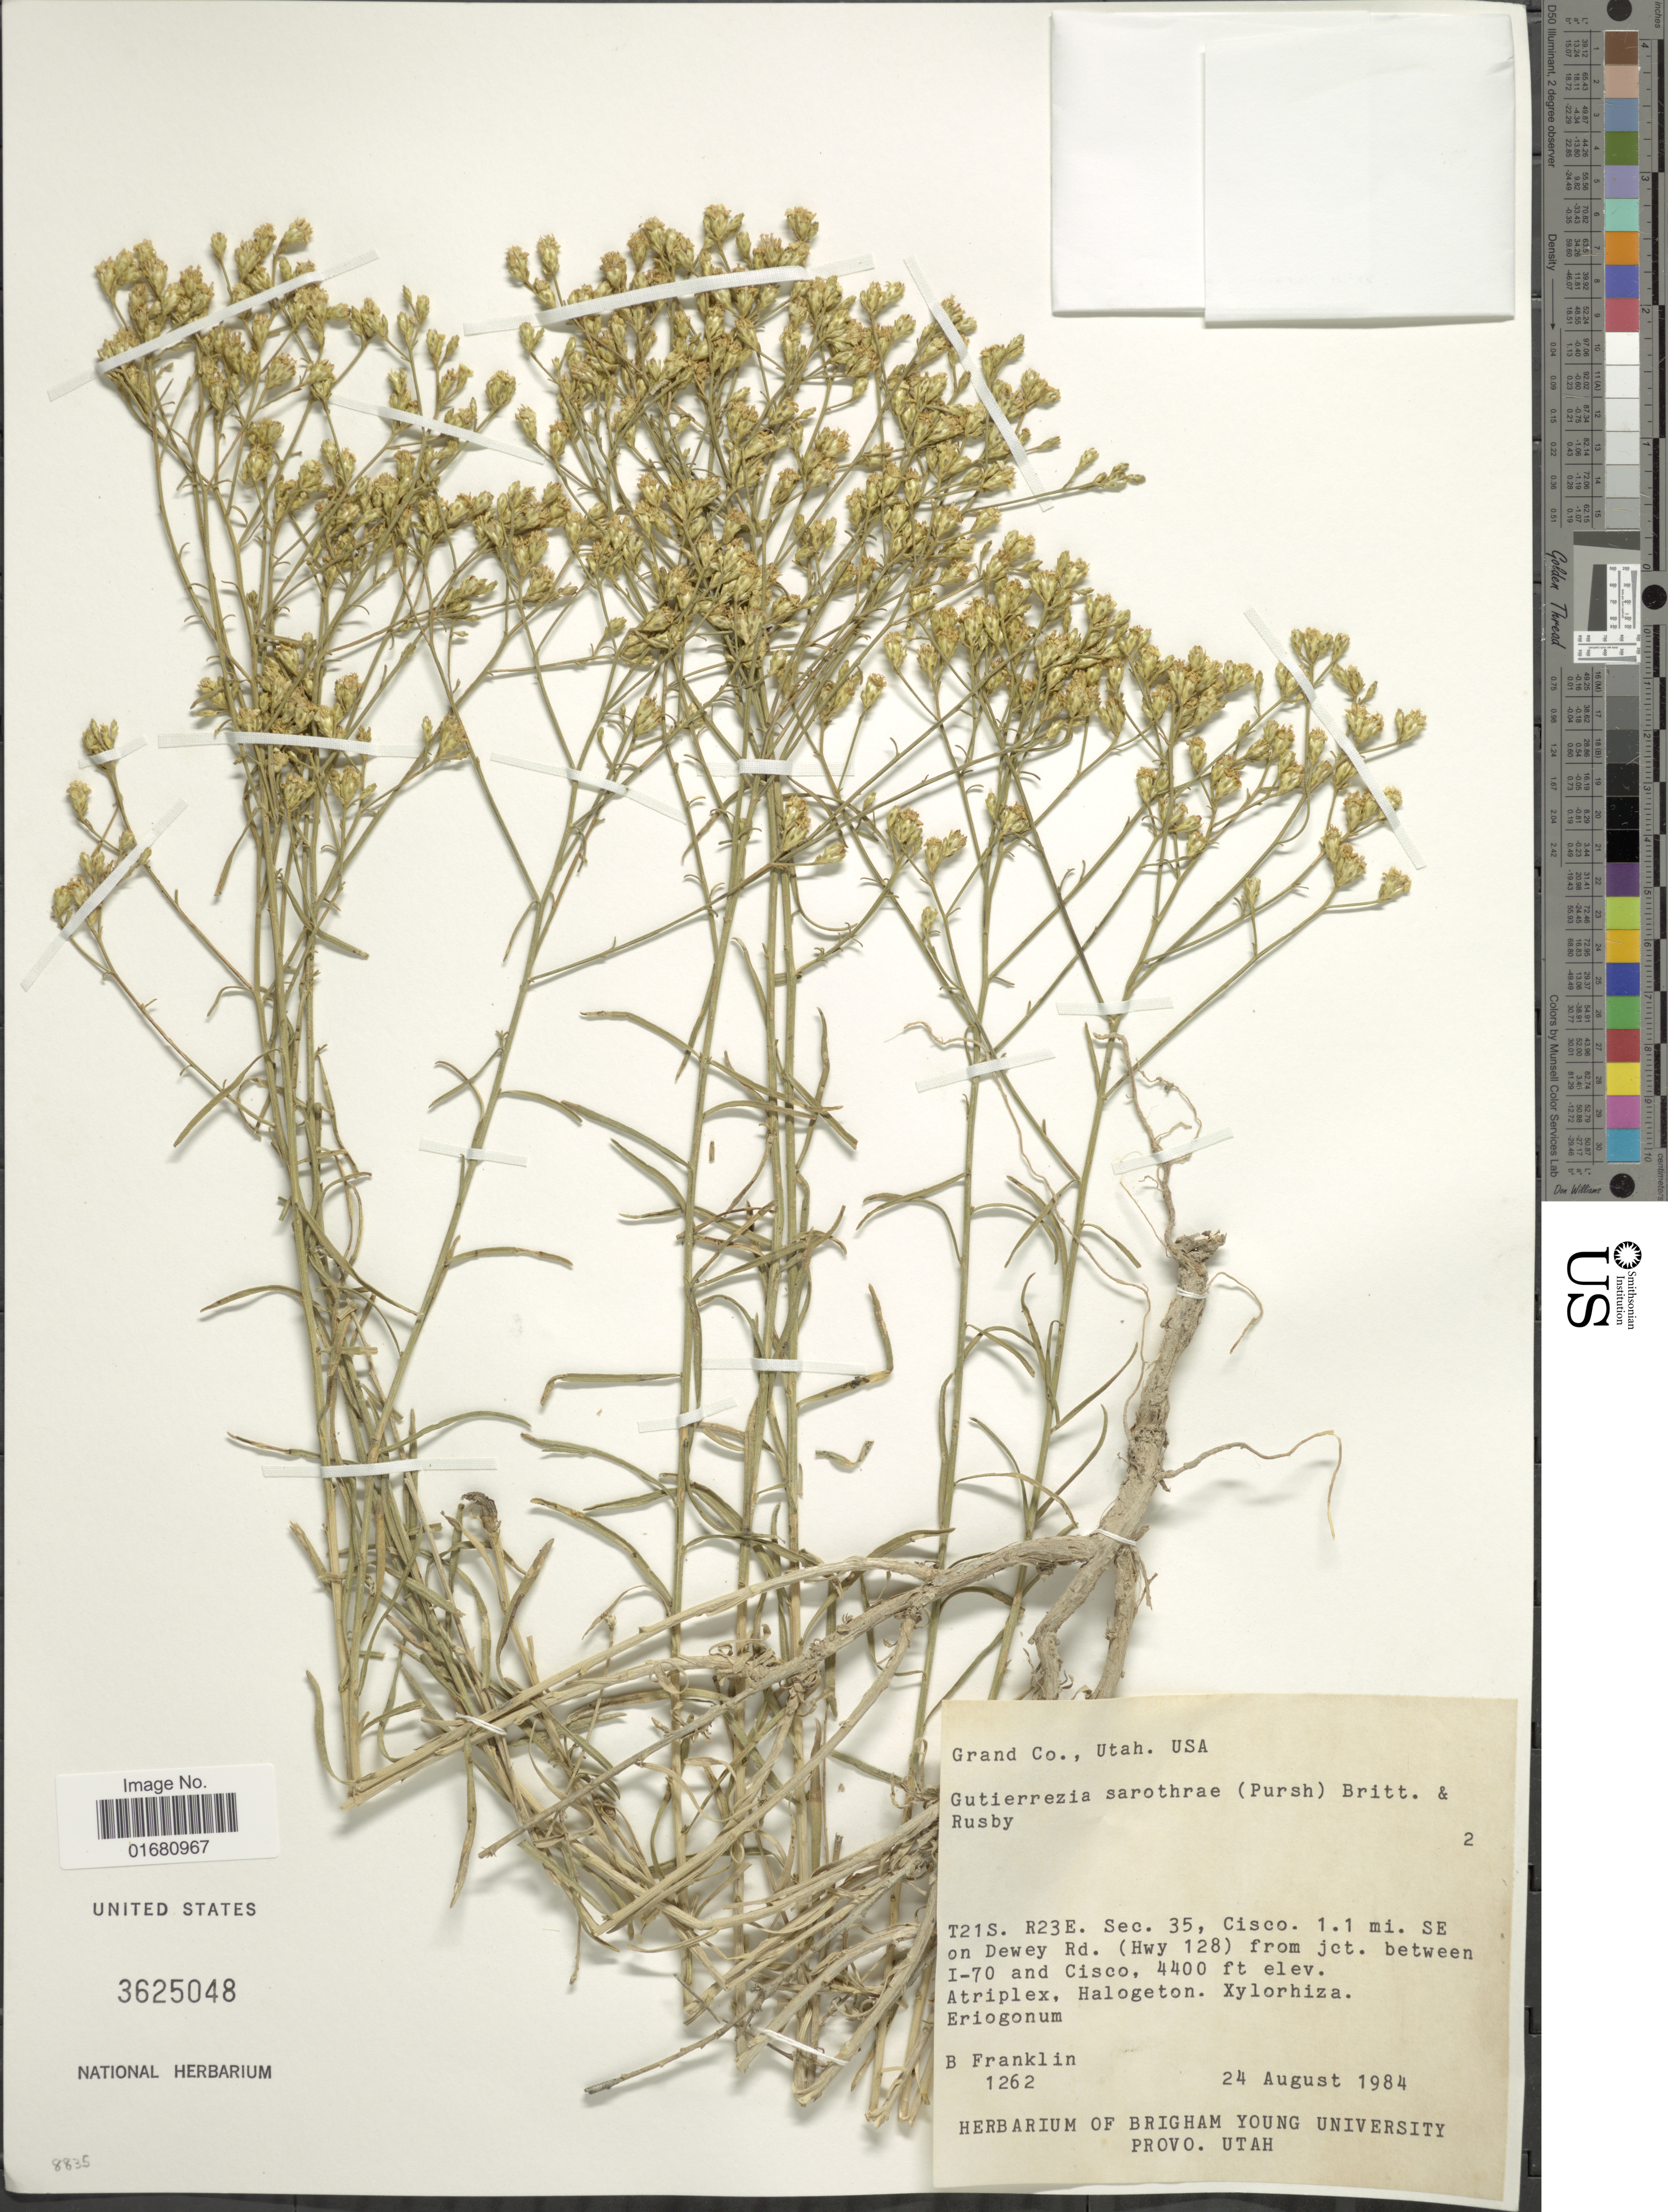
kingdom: Plantae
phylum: Tracheophyta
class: Magnoliopsida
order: Asterales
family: Asteraceae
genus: Gutierrezia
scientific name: Gutierrezia sarothrae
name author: (Pursh) Britton & Rusby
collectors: B. Franklin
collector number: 1262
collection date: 1984-08-24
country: United States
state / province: Utah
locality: Grand Co., T21S, R23E. Sec 35, Cisco. 1.1 Mi. SE on Dewey Rd. (Hwy 128) from jct, between I-70 and Cisco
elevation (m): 1341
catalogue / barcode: US 3625048